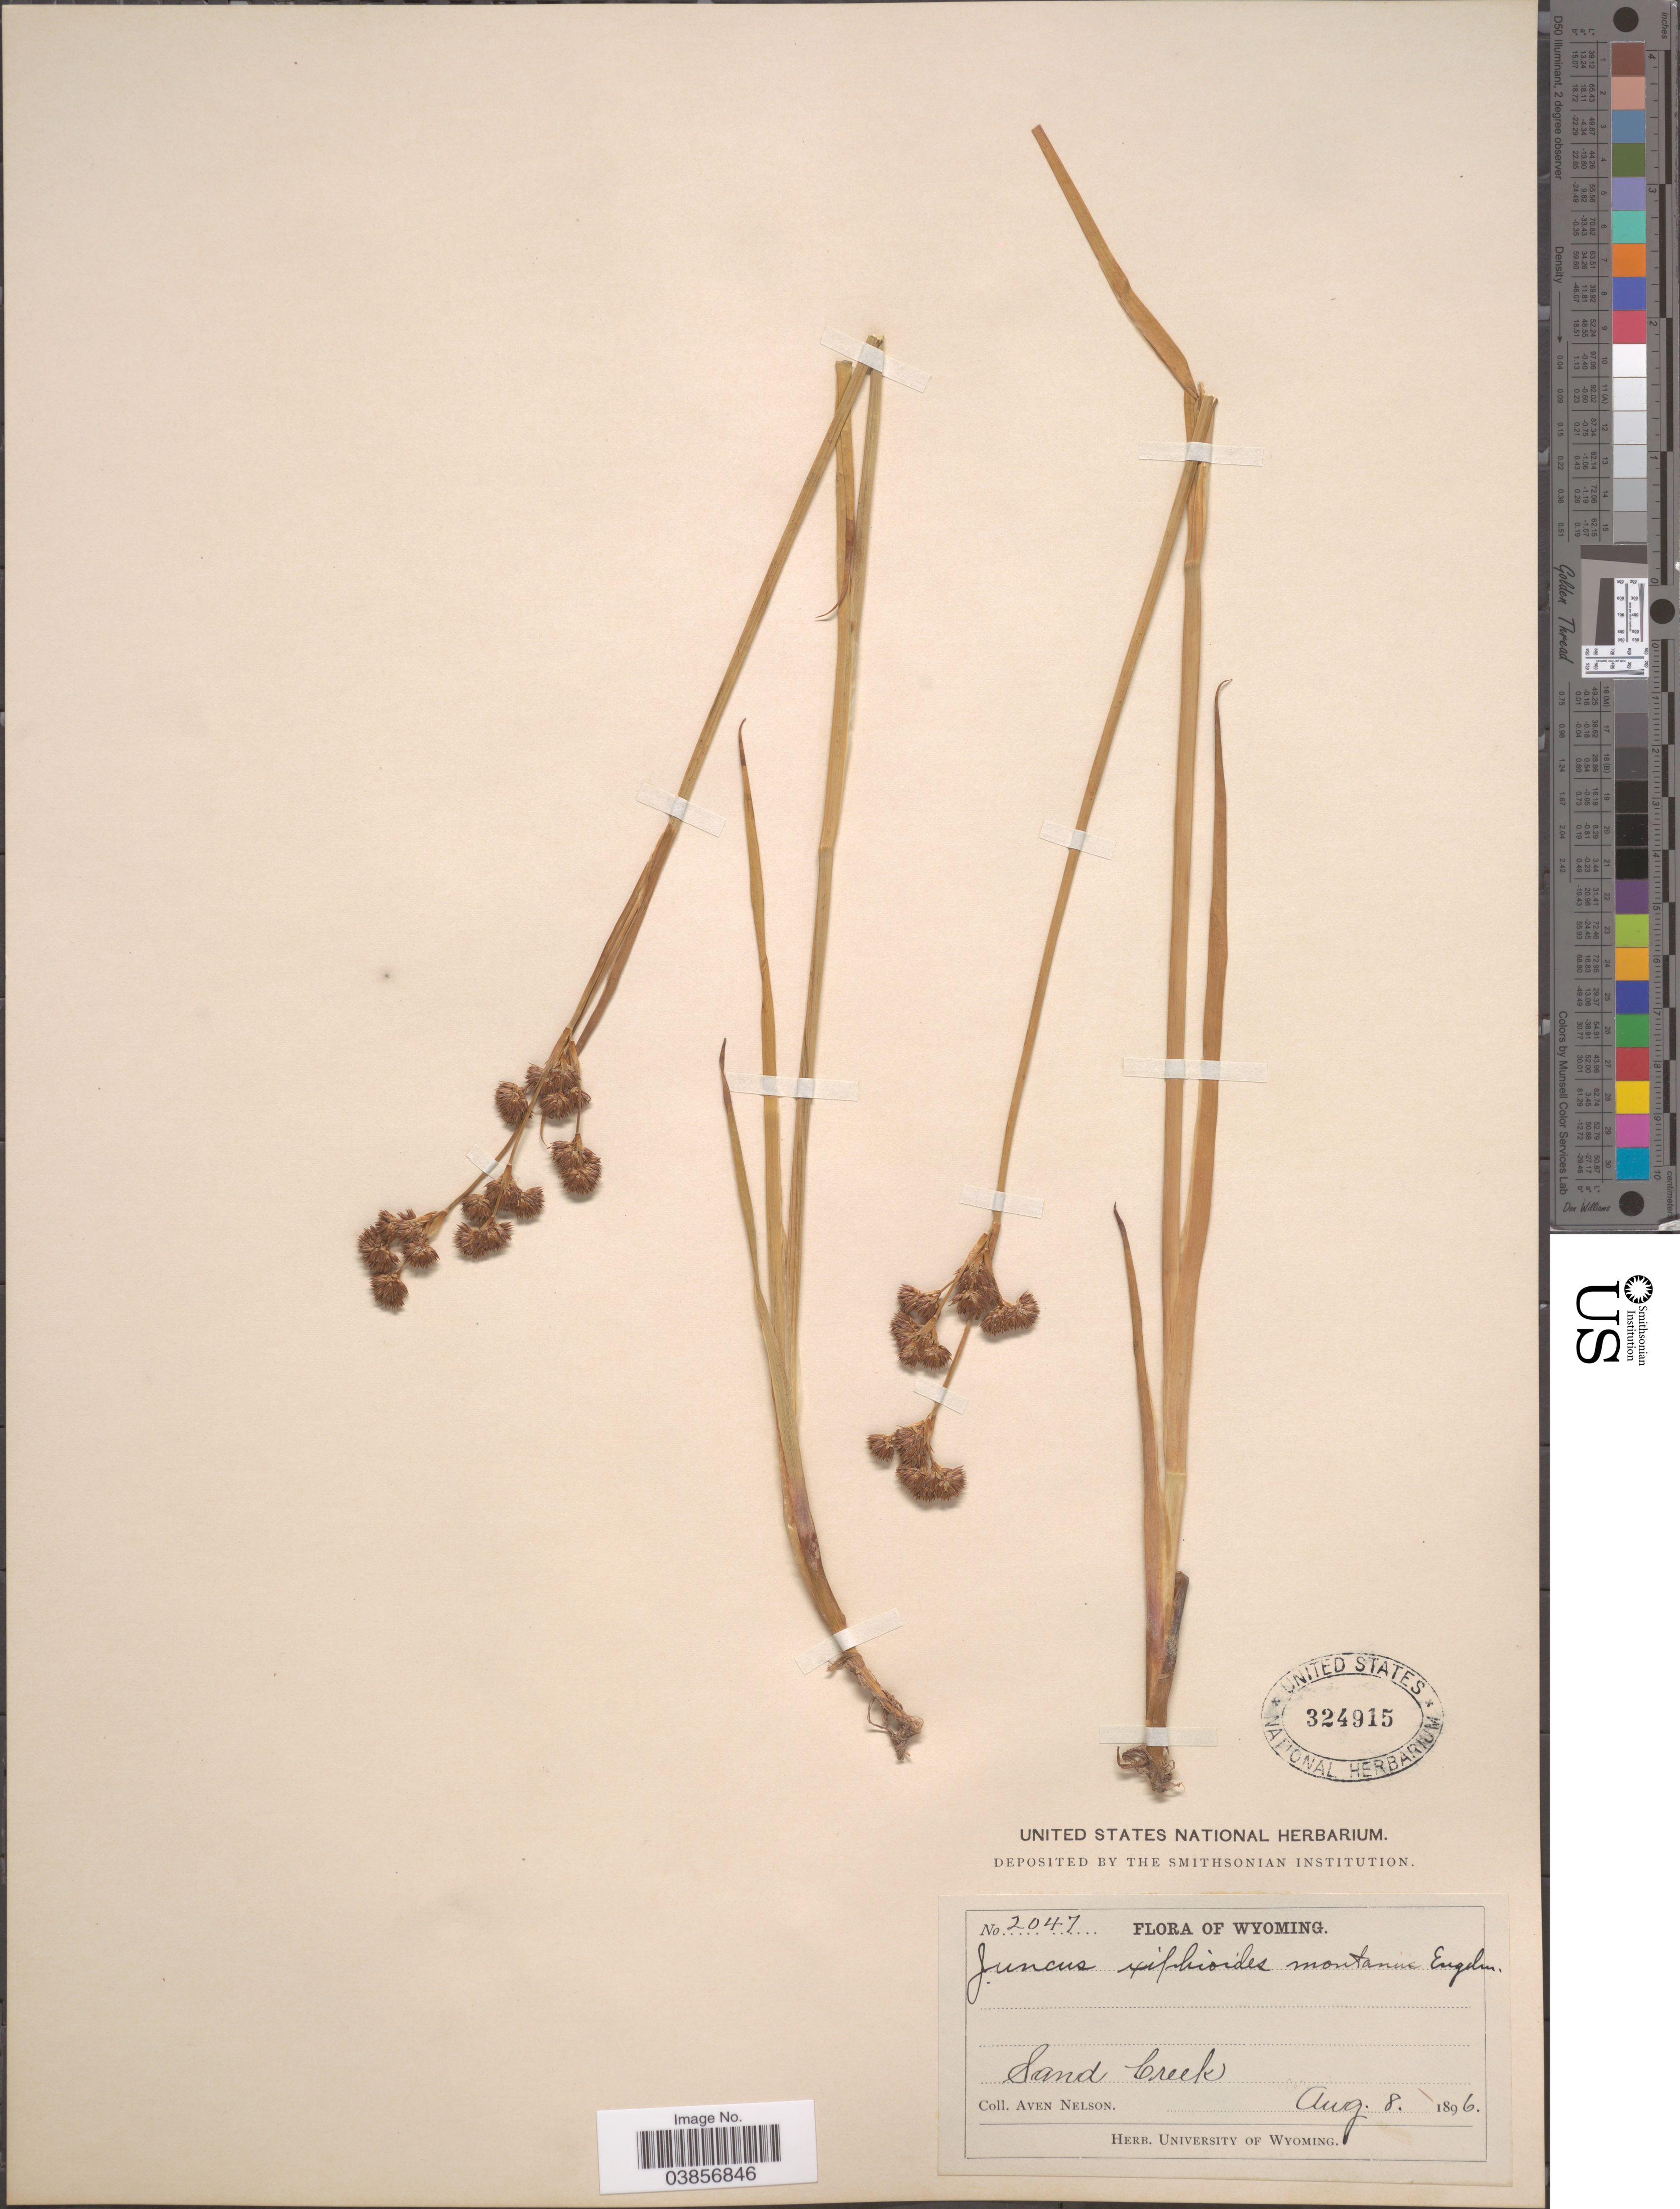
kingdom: Plantae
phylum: Tracheophyta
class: Liliopsida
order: Poales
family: Juncaceae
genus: Juncus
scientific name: Juncus saximontanus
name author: A. Nelson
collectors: A. Nelson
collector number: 2047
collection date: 1896-08-08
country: United States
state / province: Wyoming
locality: Sand Creek.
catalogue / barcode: US 324915